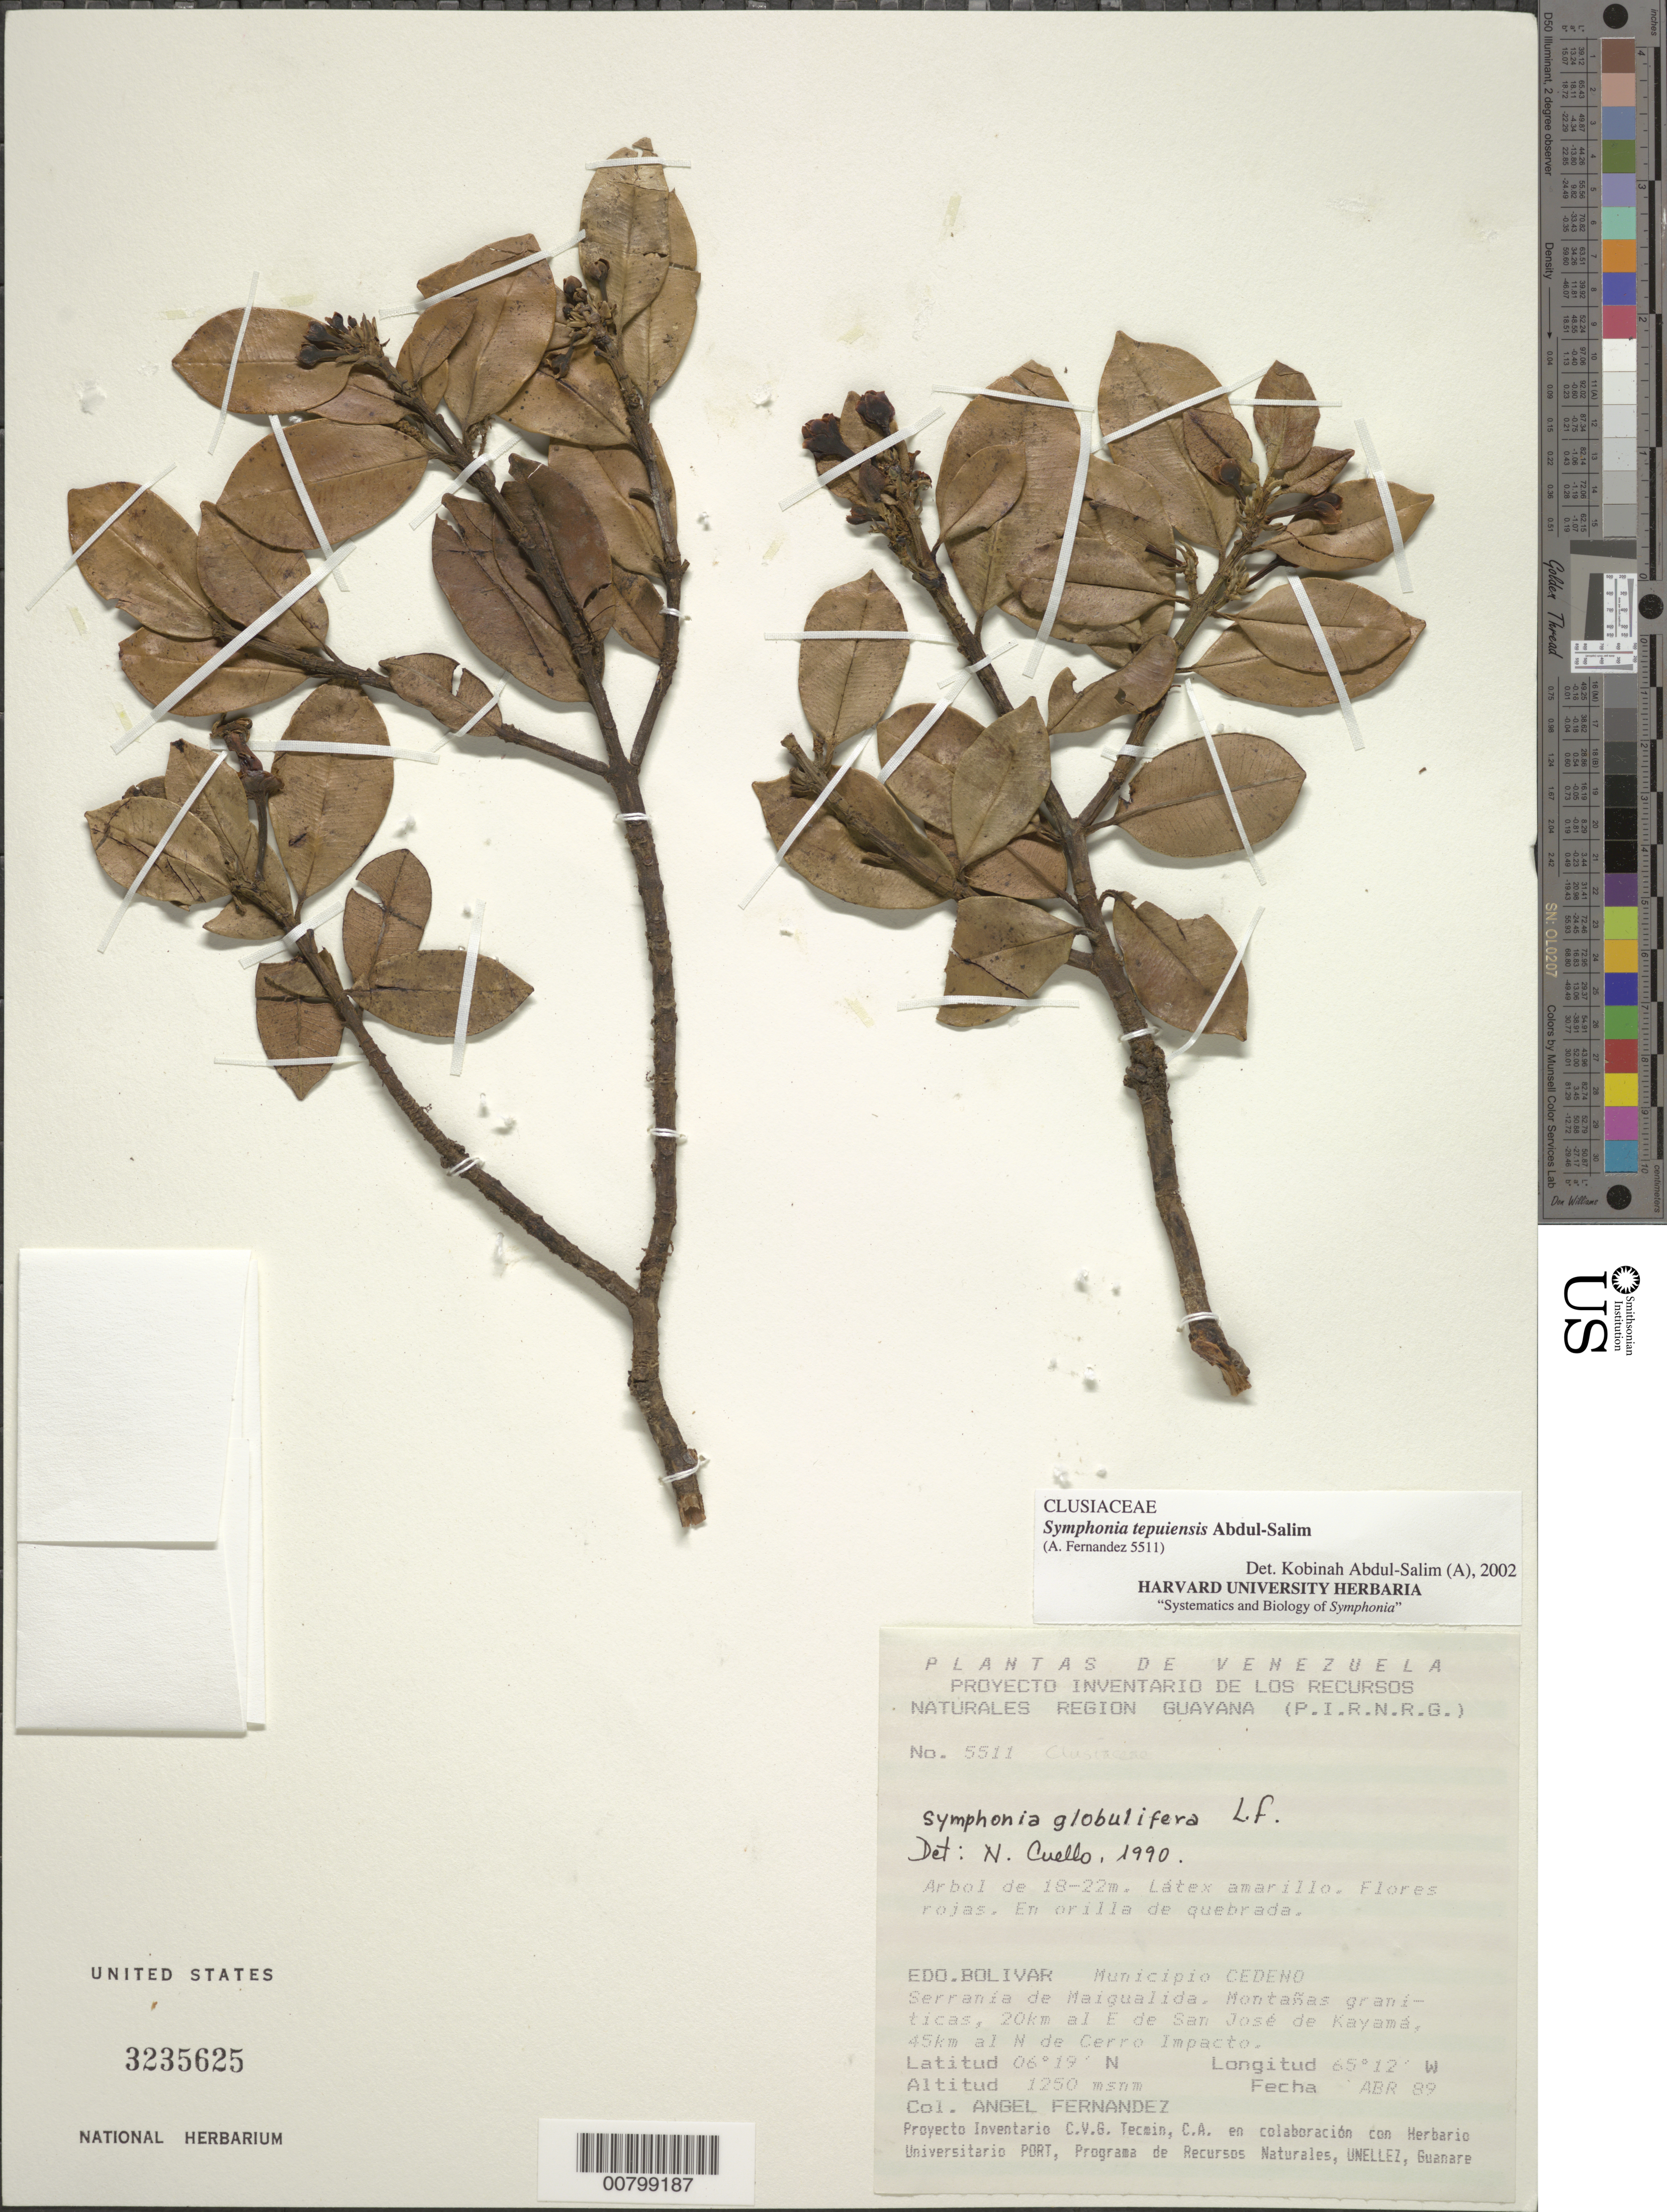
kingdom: Plantae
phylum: Tracheophyta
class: Magnoliopsida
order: Malpighiales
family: Clusiaceae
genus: Symphonia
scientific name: Symphonia tepuiensis Abdul-Salim, ined.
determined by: Abdul-Salim, K.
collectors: A. Fernández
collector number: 5511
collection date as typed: Apr-89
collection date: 1989-04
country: Venezuela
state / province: Bolívar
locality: Mun. Cedeño, Serrania de Maigualida, 20 km E de San José de Kayamá, 45 km N de Cerro Impacto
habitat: Montanas graníticas, en orilla de quebrada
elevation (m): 1250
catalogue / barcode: US 3235625